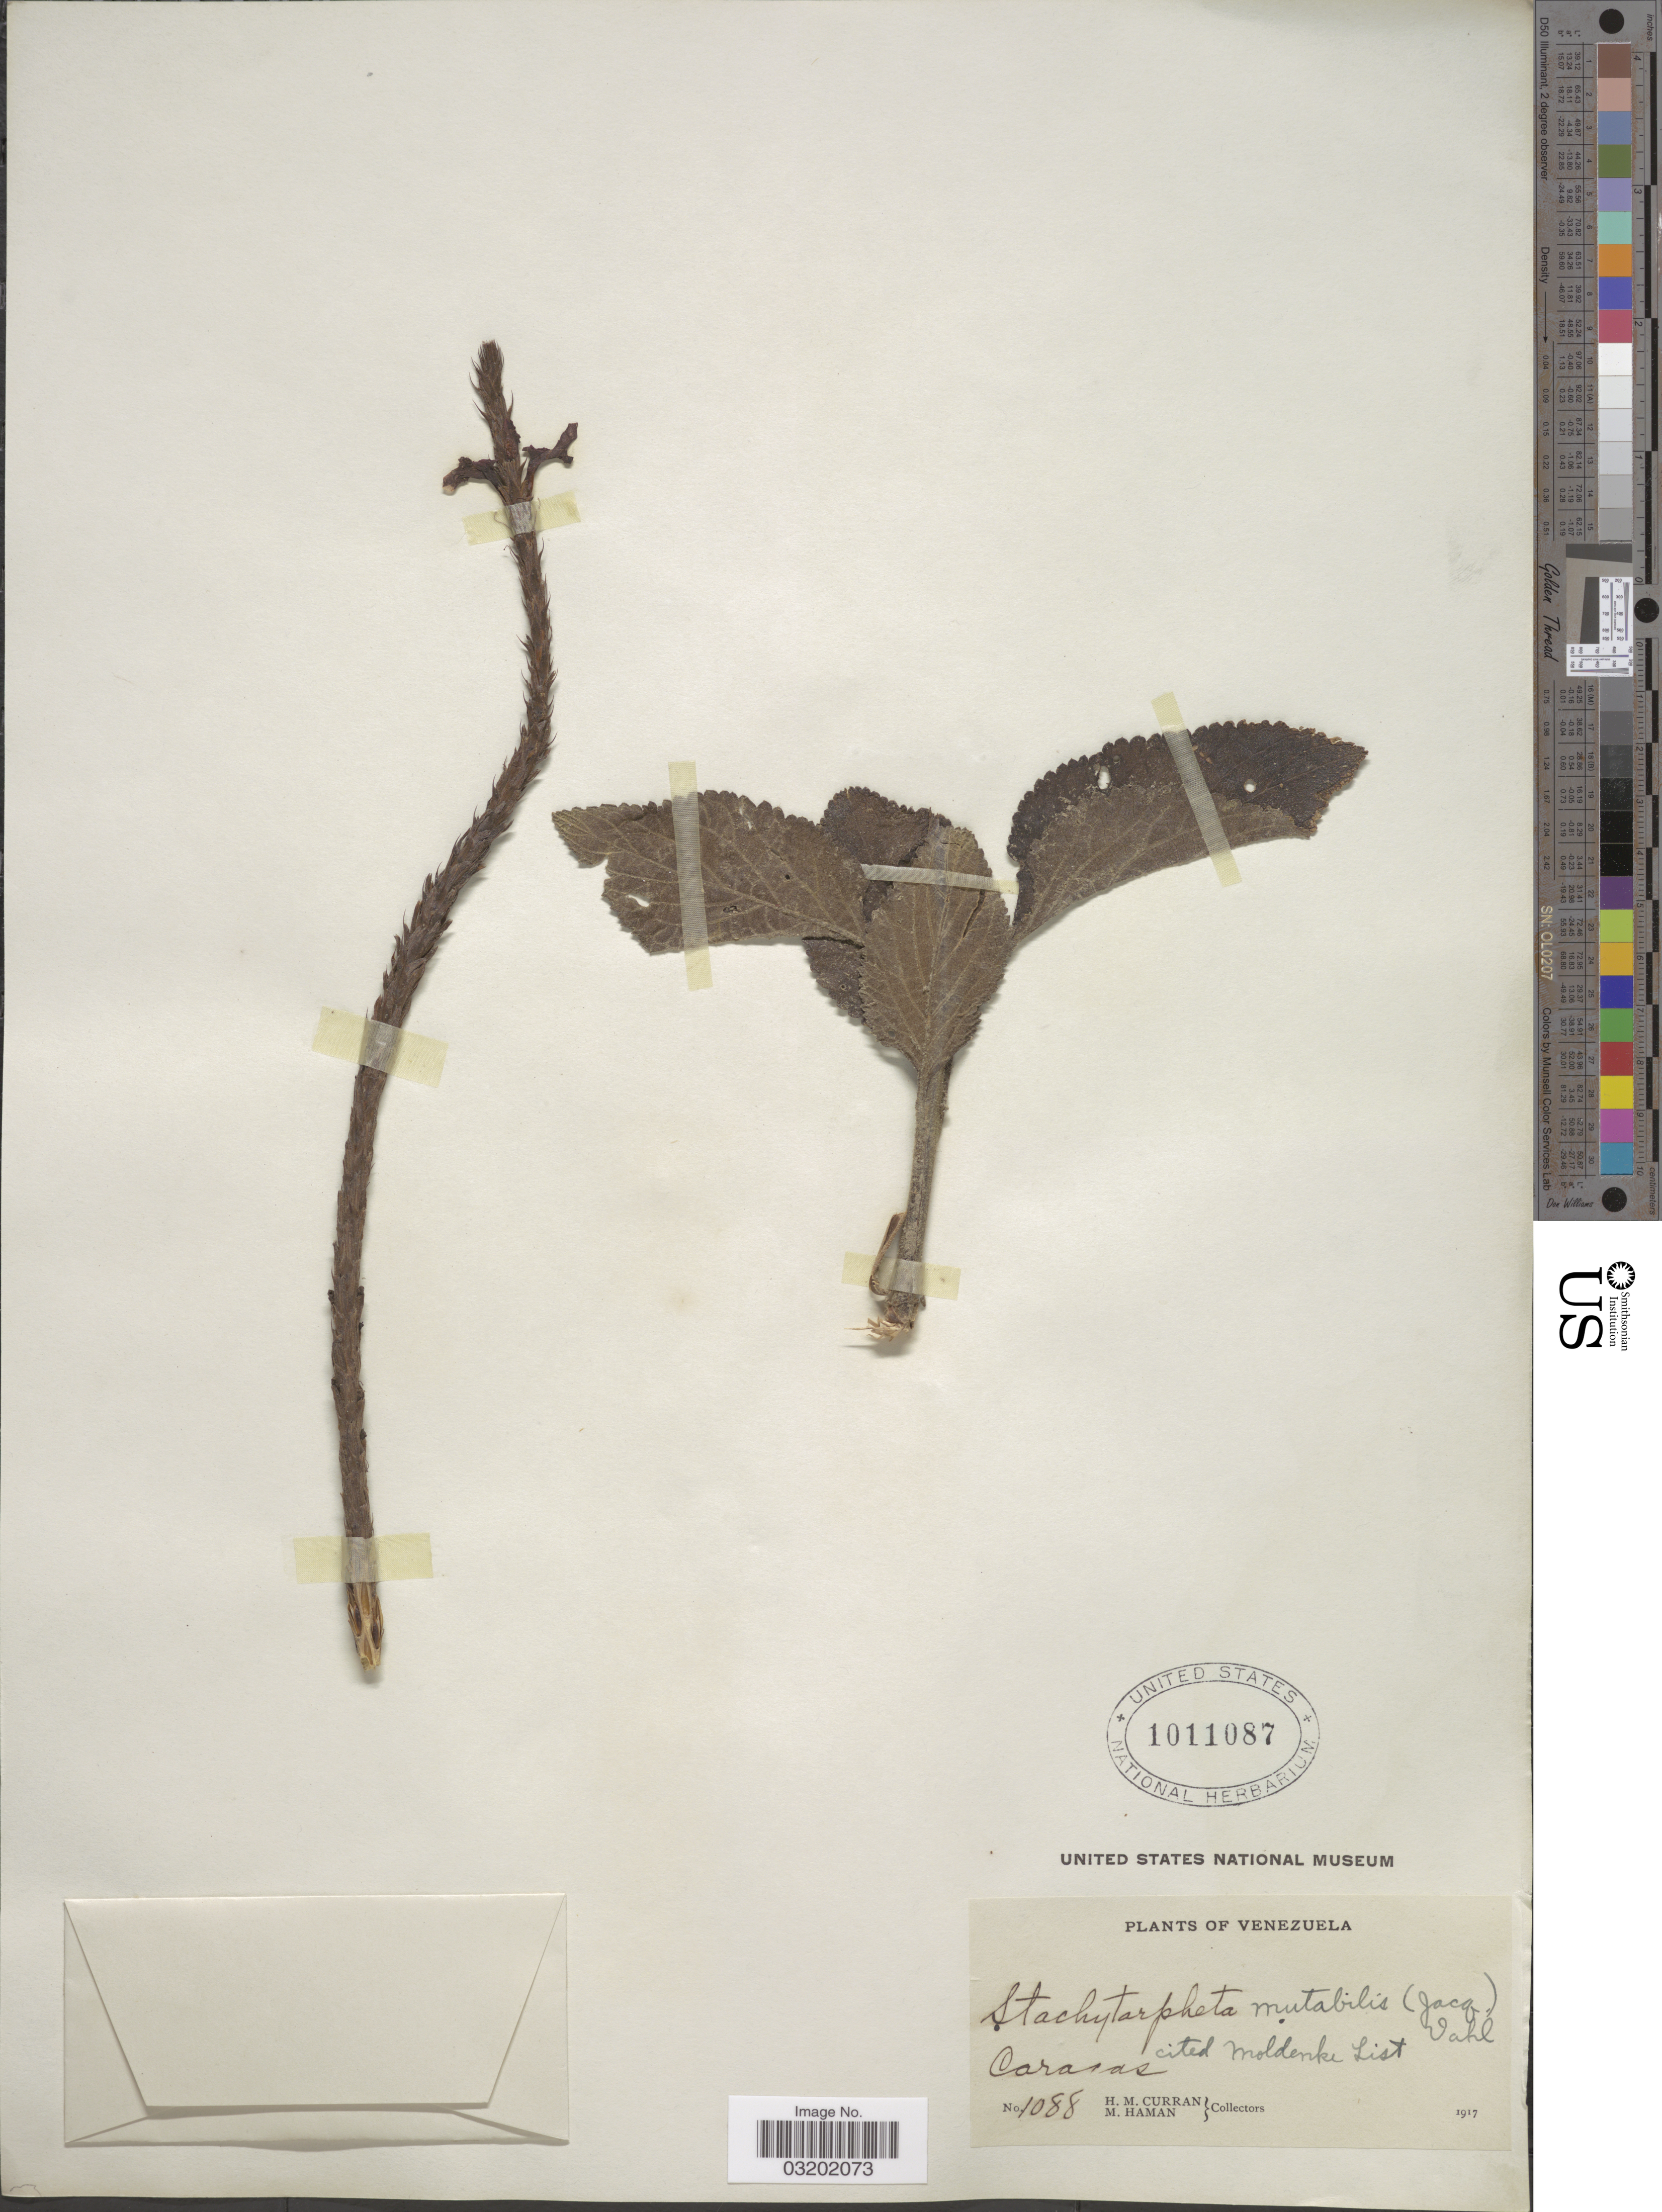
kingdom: Plantae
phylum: Tracheophyta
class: Magnoliopsida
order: Lamiales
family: Verbenaceae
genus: Stachytarpheta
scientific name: Stachytarpheta mutabilis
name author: (Jacq.) Vahl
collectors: H. M. Curran & M. Haman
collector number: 1088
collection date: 1917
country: Venezuela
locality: Caracas.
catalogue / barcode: US 1011087